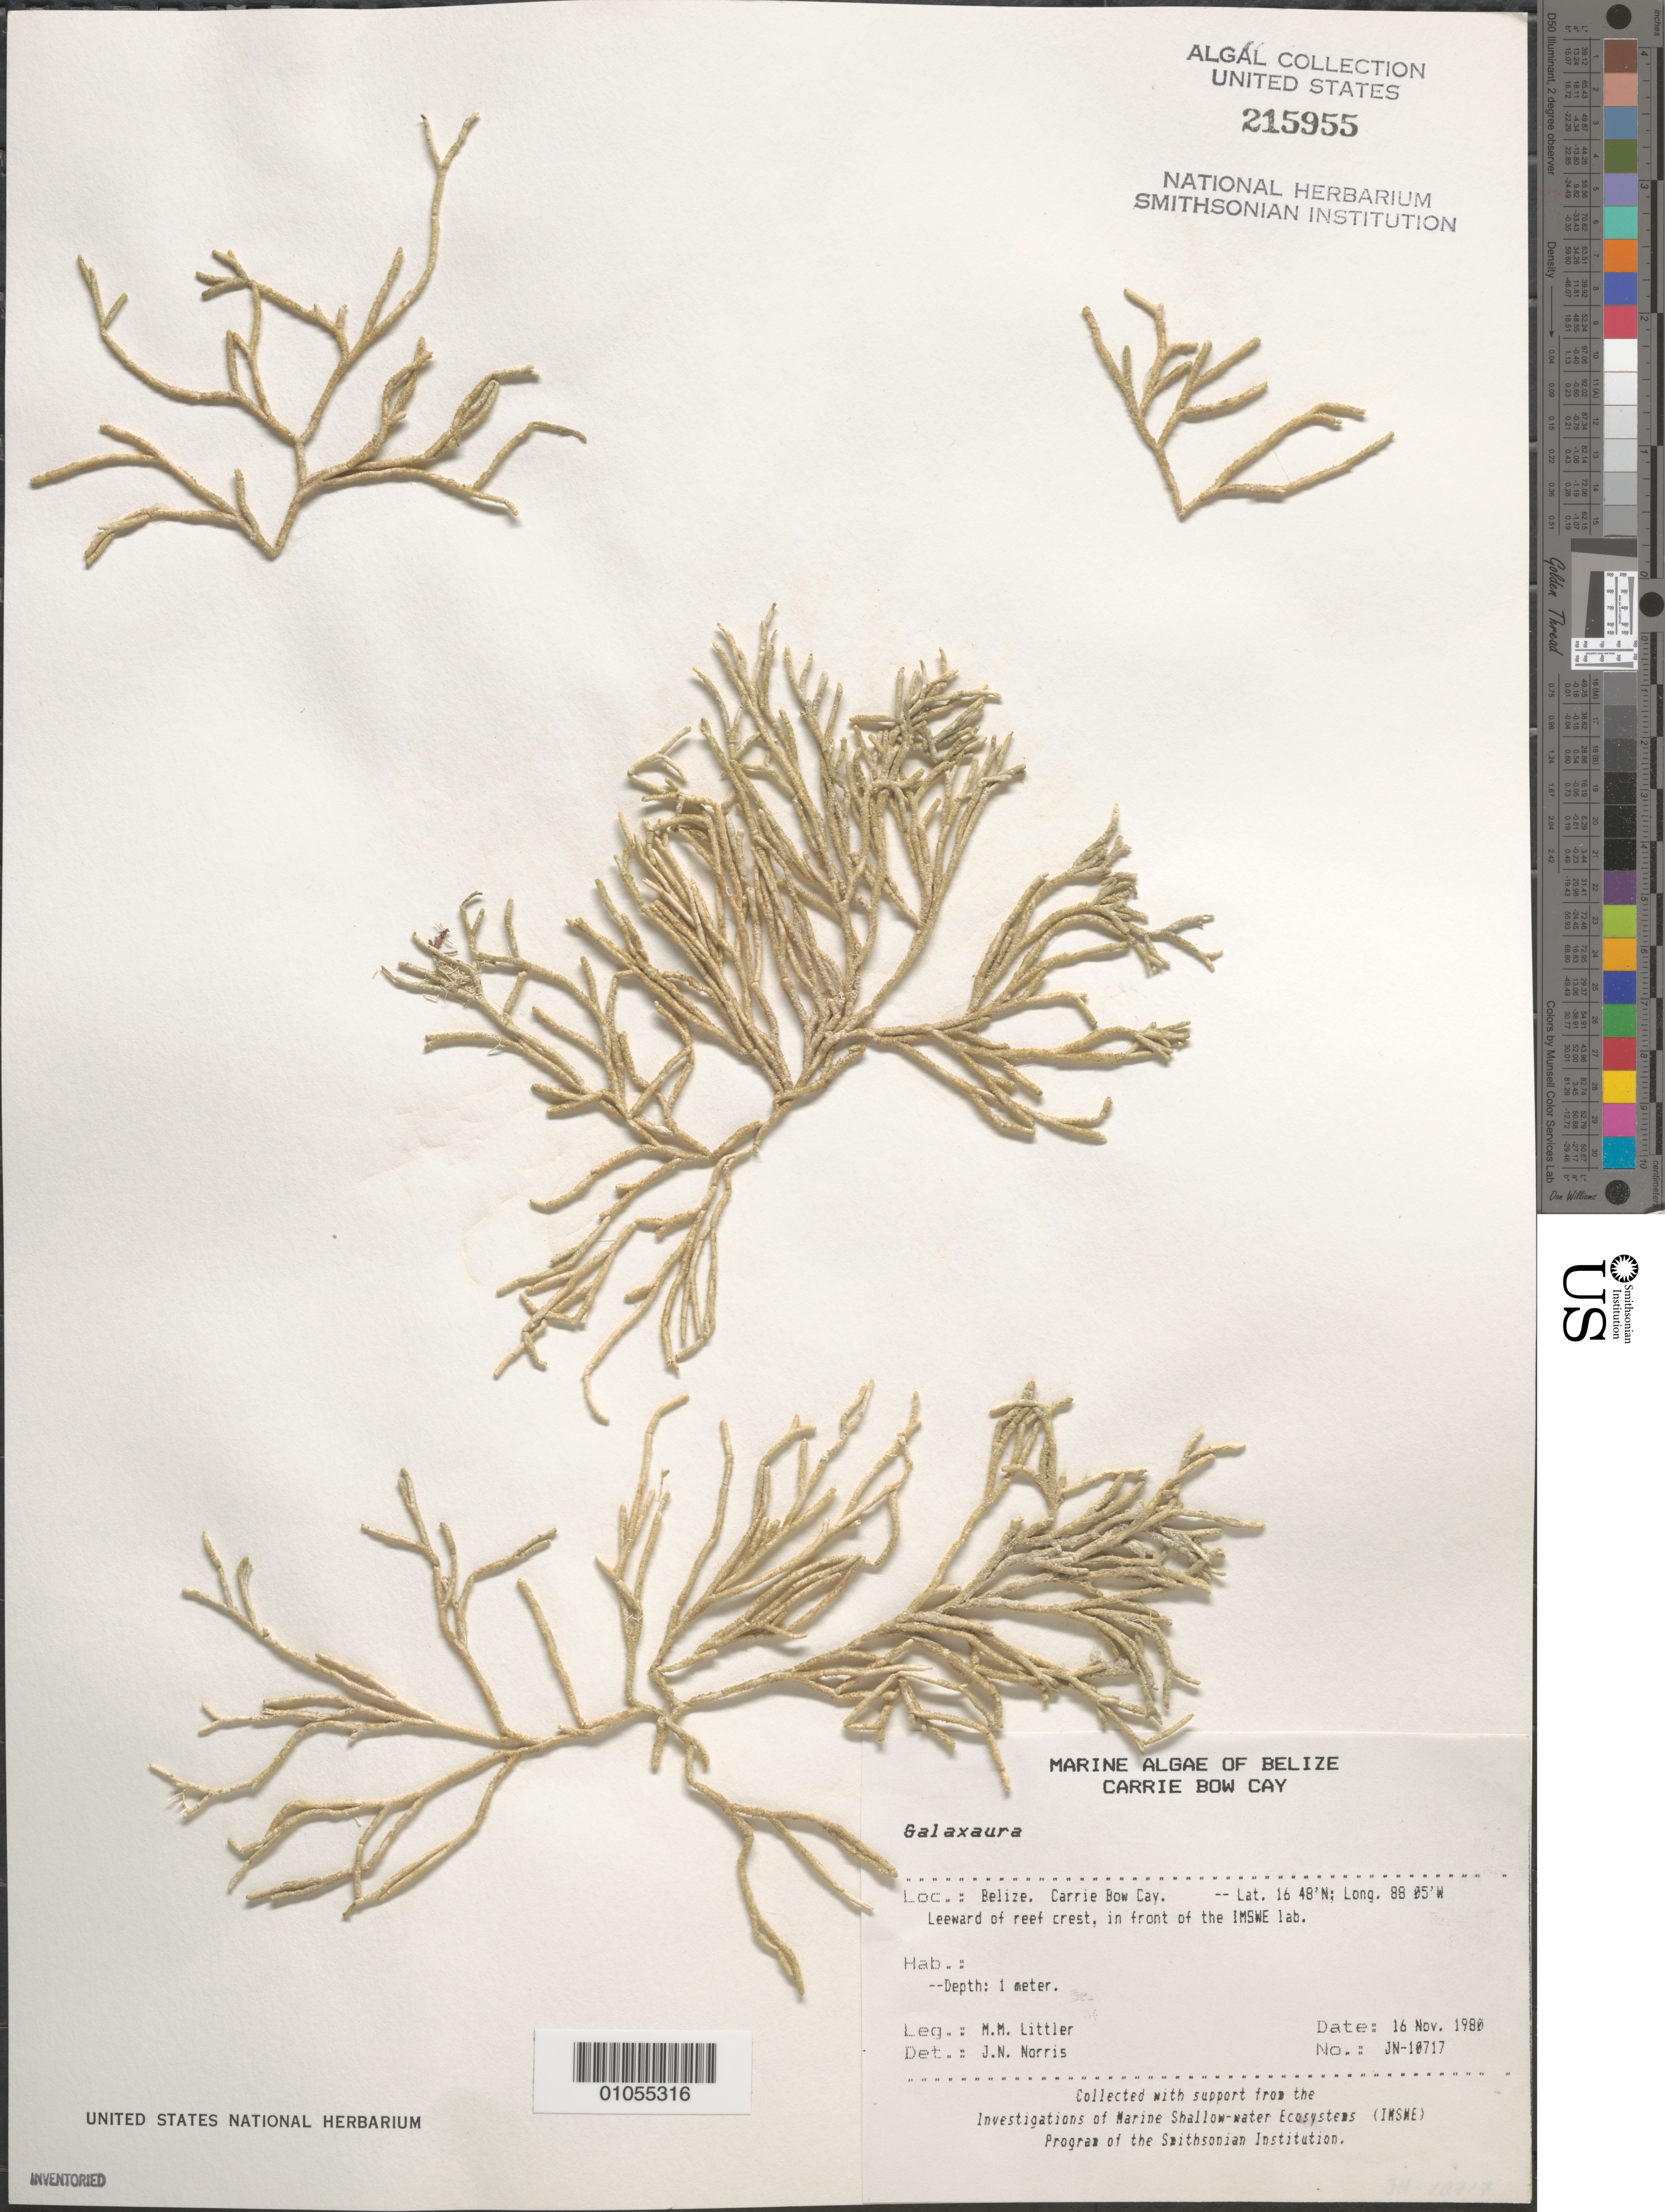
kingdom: Plantae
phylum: Rhodophyta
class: Florideophyceae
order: Nemaliales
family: Galaxauraceae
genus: Galaxaura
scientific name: Galaxaura sp.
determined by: Norris, James N.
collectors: M. M. Littler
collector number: JN-10717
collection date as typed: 16 Nov 1980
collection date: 1980-11-16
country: Belize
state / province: Stann Creek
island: Carrie Bow Cay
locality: Leeward of reef crest, in front of IMSWE laboratory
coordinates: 16 48'N, 88 05'W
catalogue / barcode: US 215955